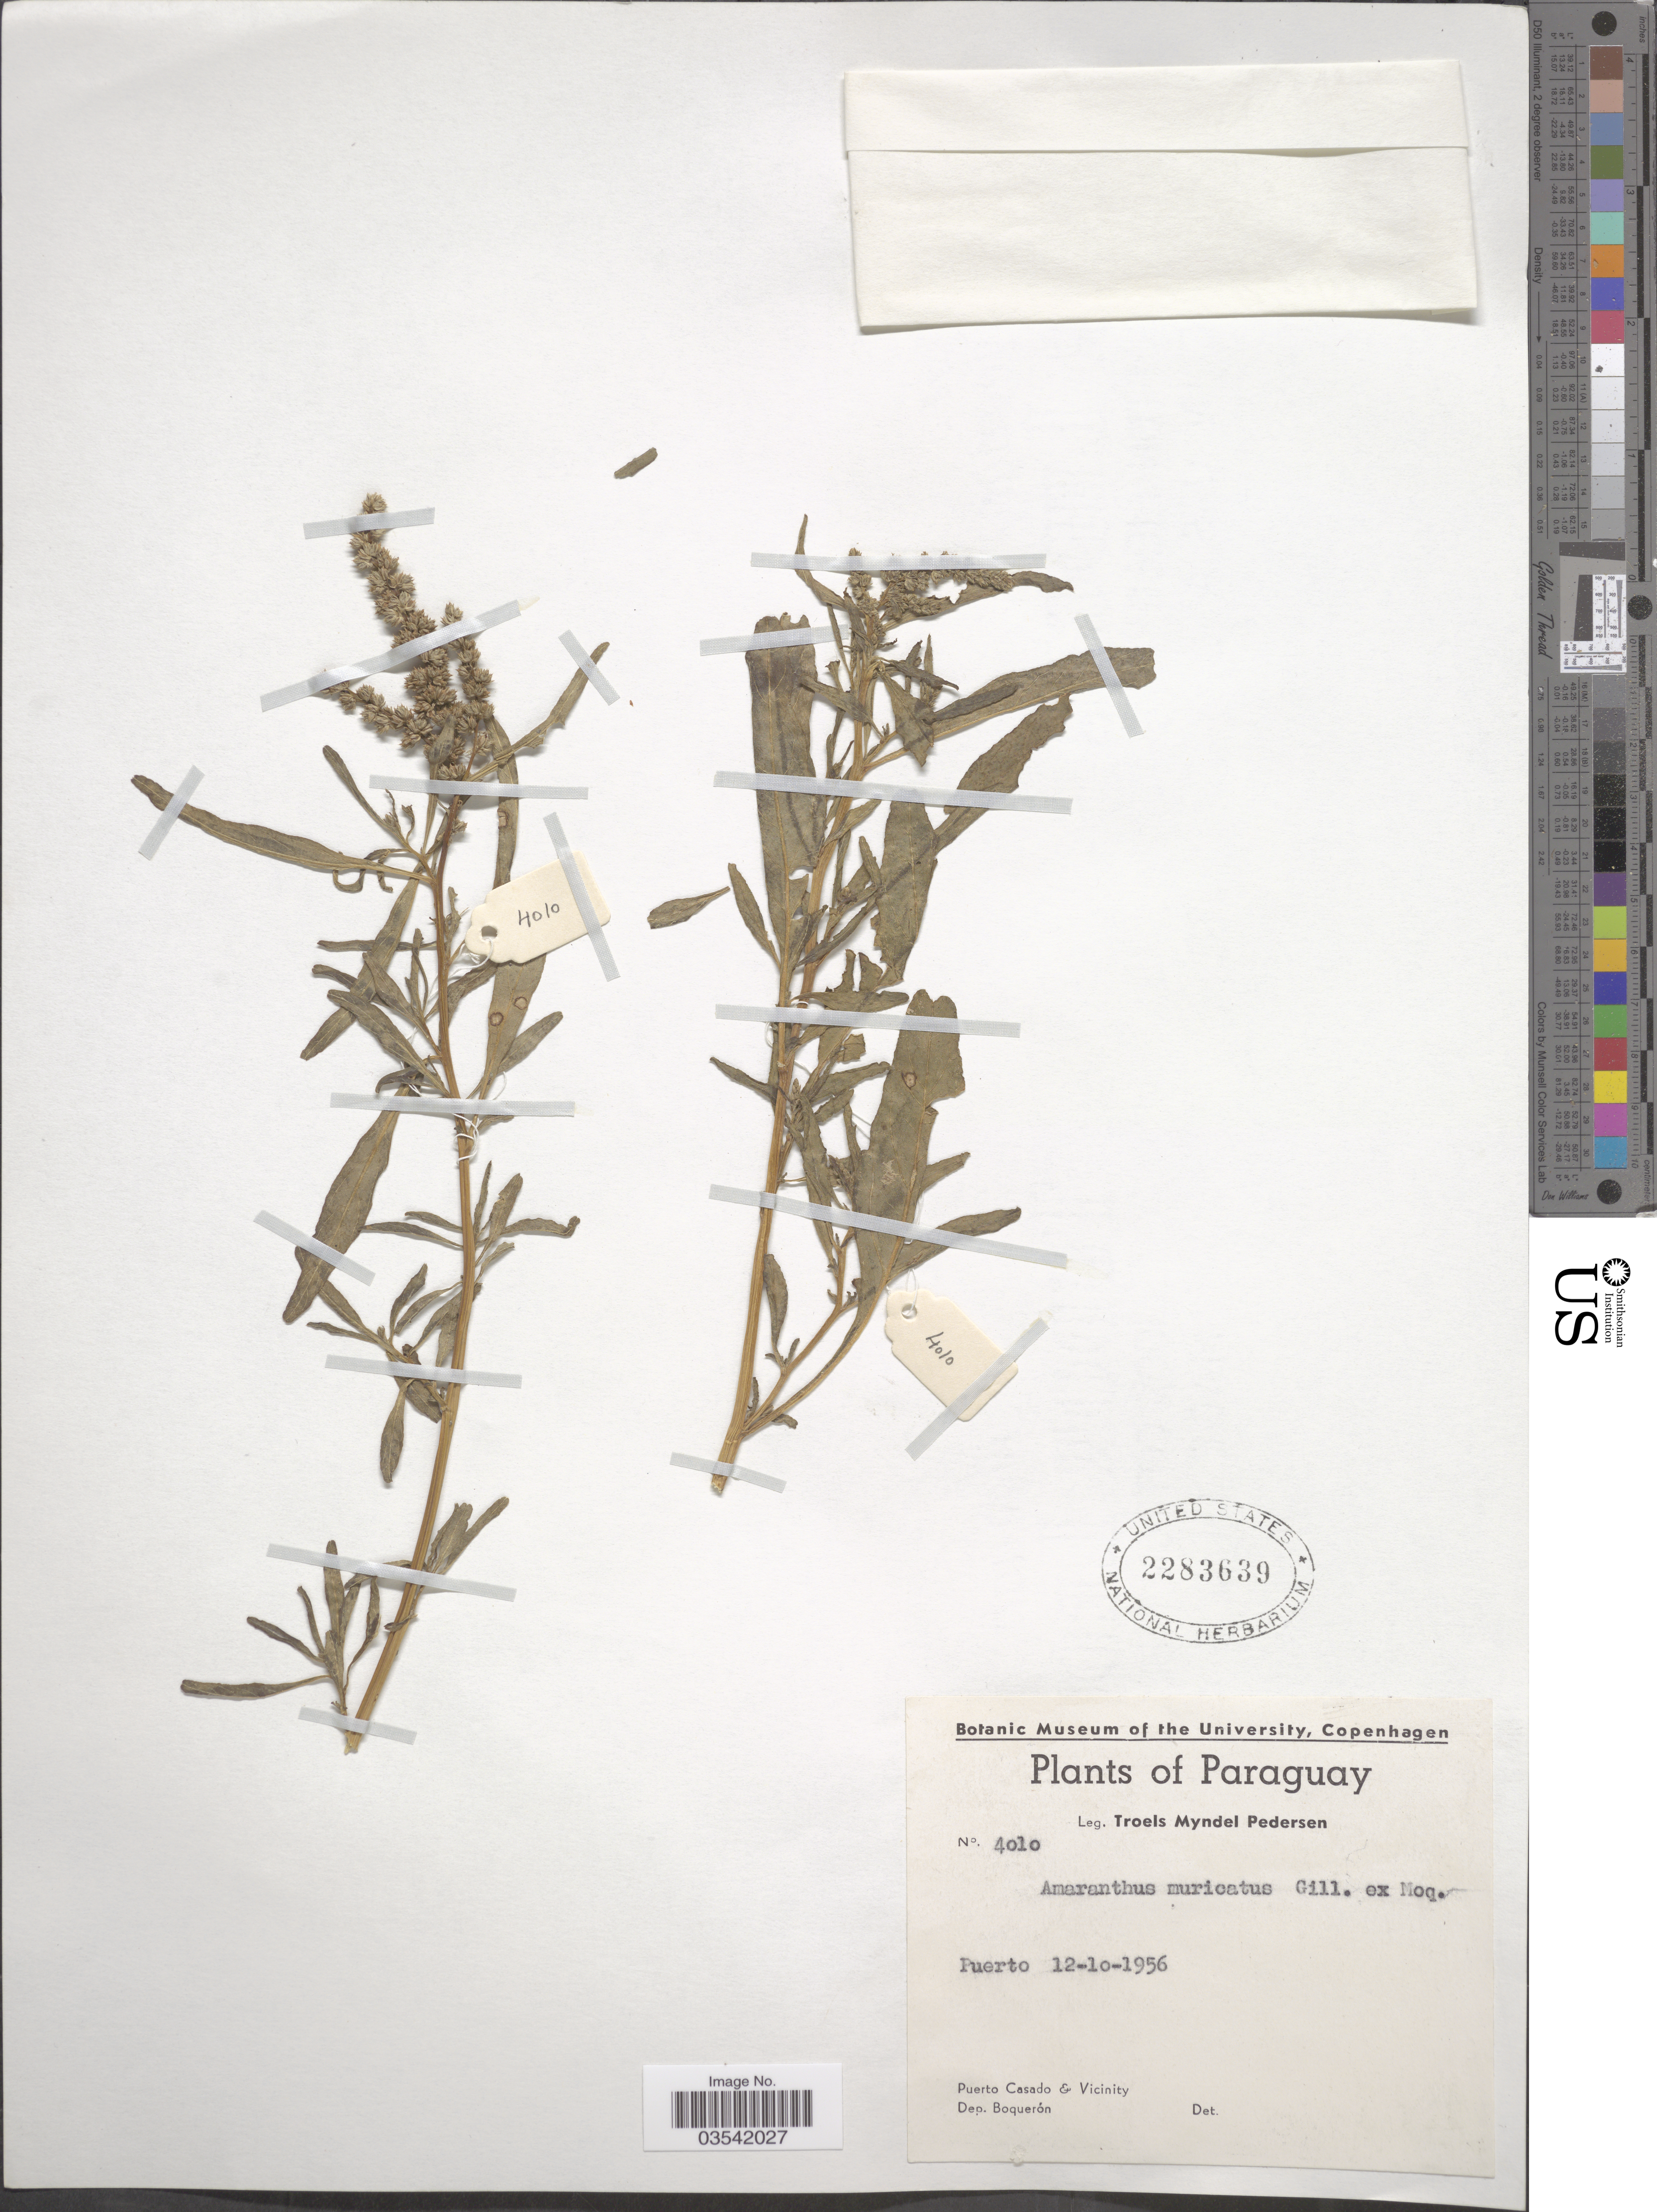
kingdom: Plantae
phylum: Tracheophyta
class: Magnoliopsida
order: Caryophyllales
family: Amaranthaceae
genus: Amaranthus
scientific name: Amaranthus muricatus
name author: (Moq.) Hieron.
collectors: T. Pederson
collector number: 4010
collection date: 1956-10-12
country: Paraguay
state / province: Boqueron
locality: Puerto. Puerto Casado & Vicinity. Dep. Boquerón.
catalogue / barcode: US 2283639